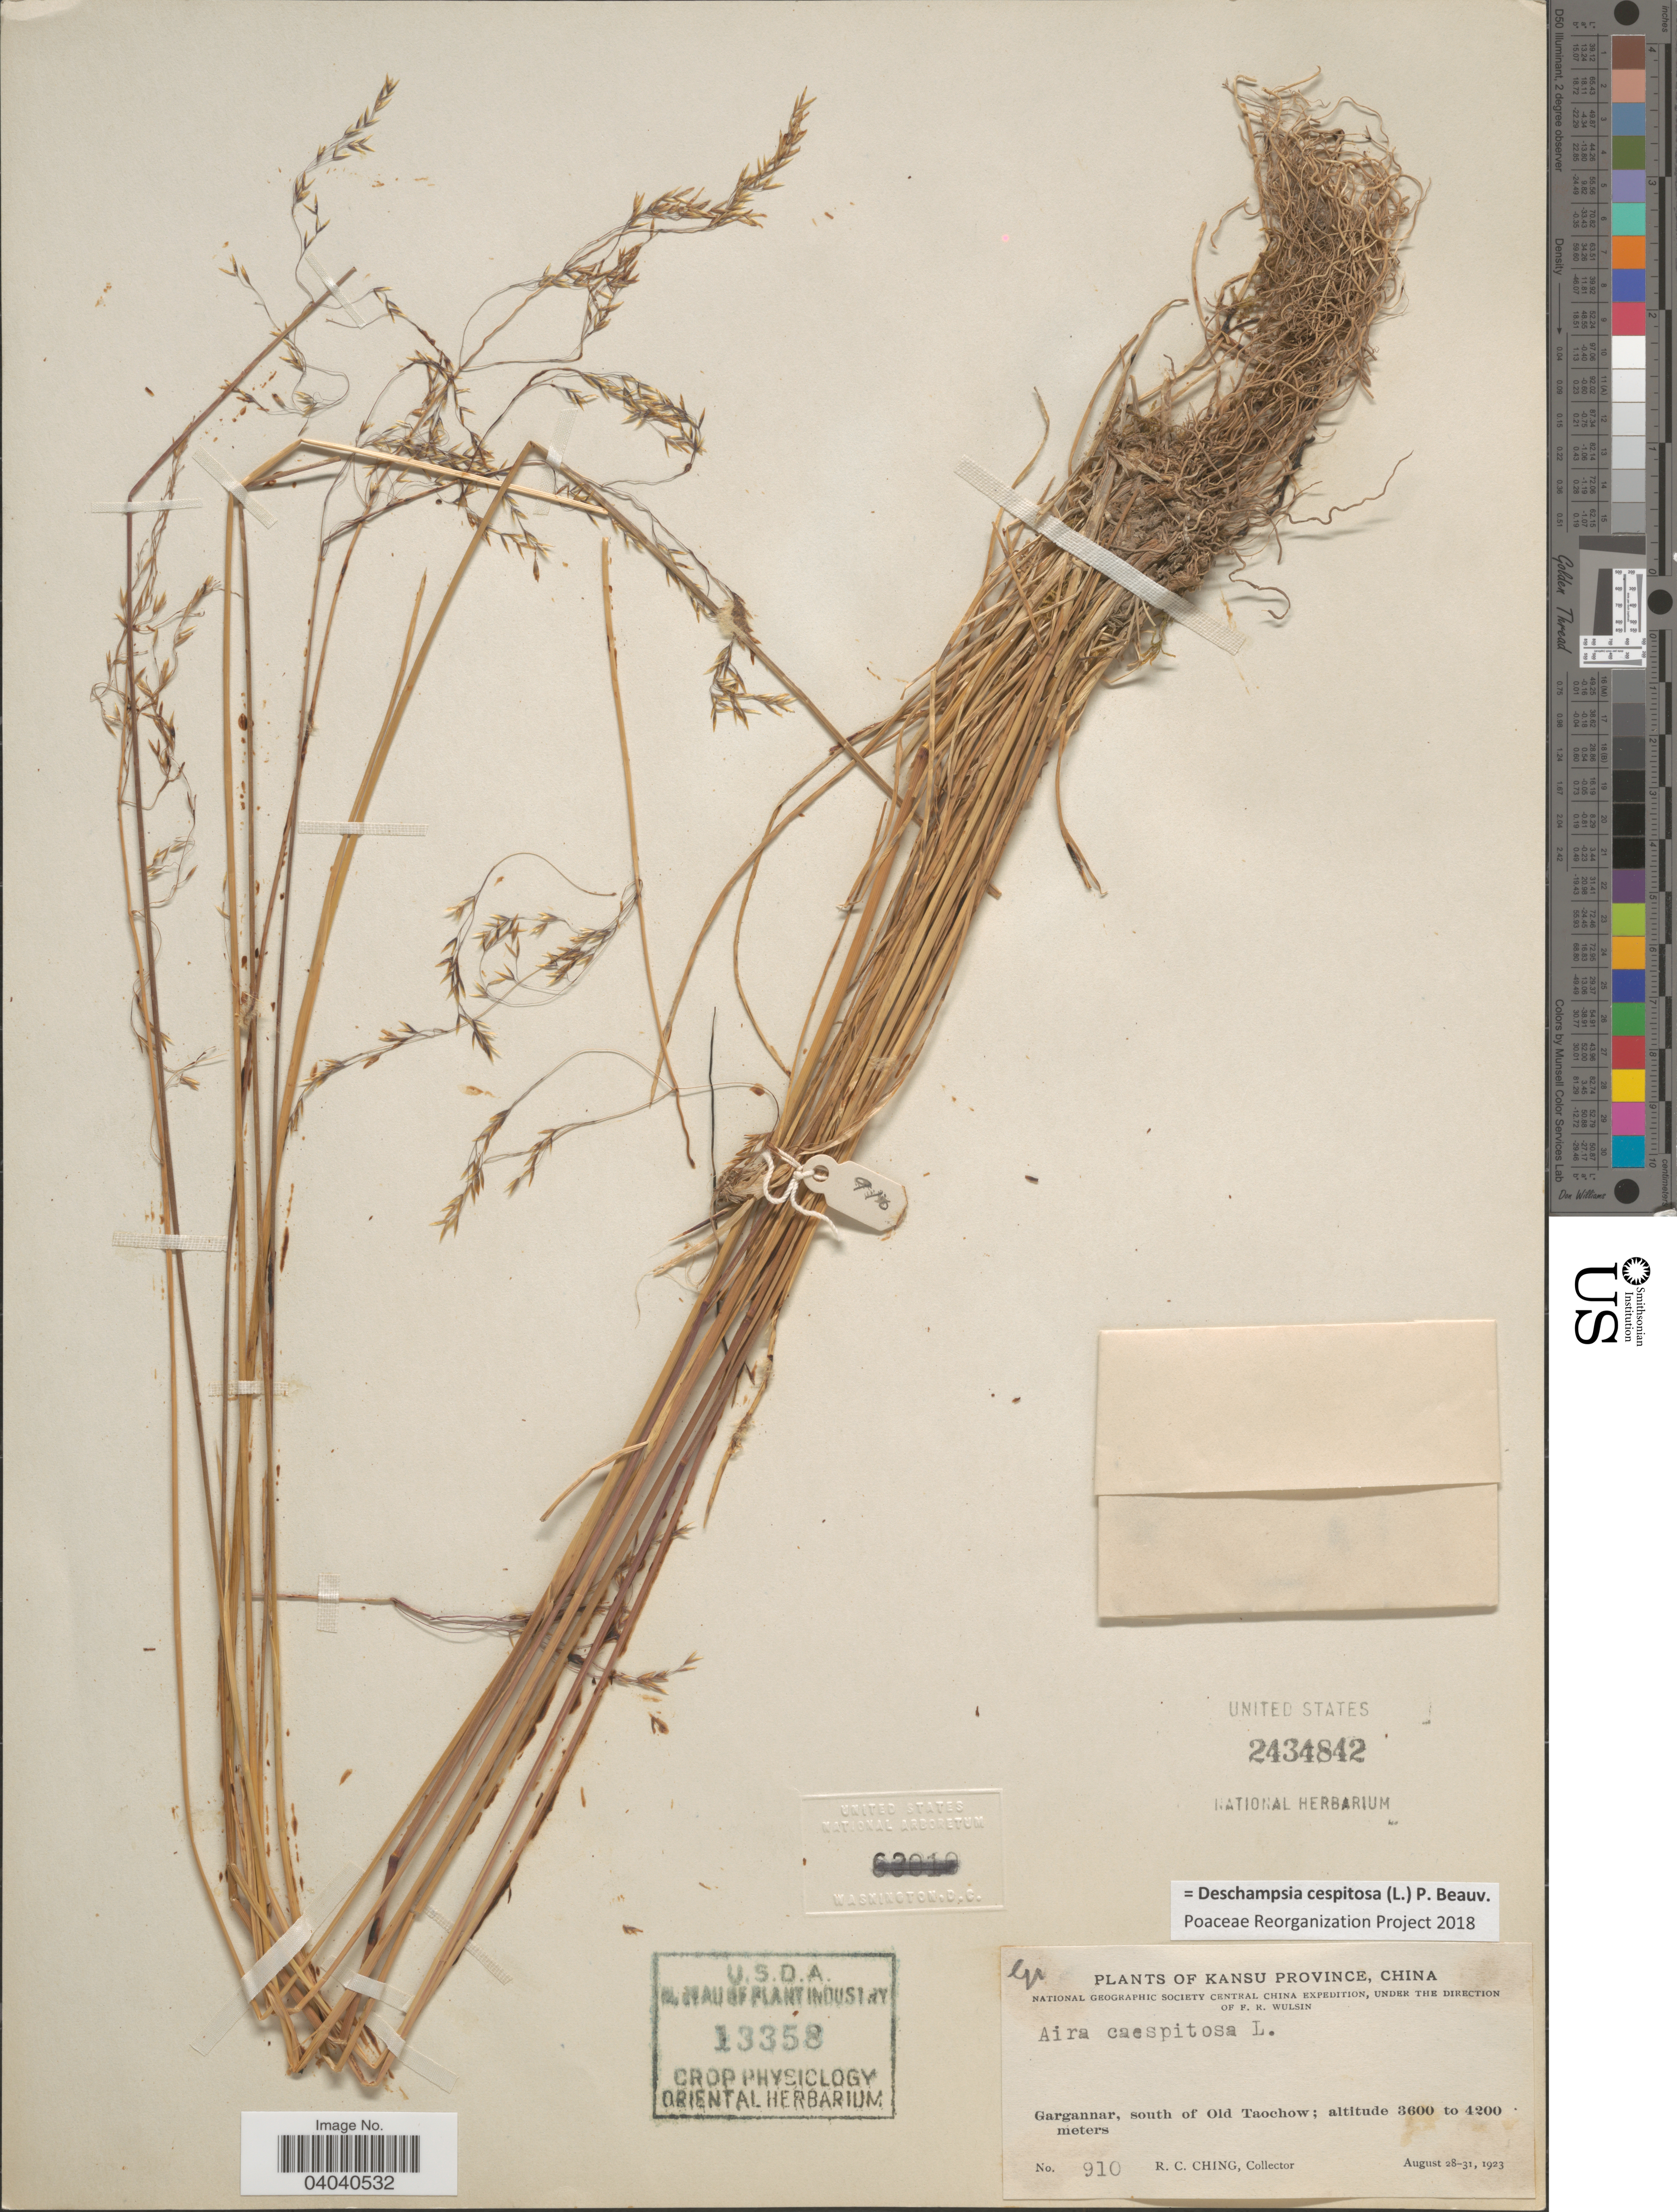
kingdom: Plantae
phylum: Tracheophyta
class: Liliopsida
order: Poales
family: Poaceae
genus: Deschampsia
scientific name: Deschampsia cespitosa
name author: (L.) P. Beauv.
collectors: R. C. Ching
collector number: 910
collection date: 1923-08-28/1923-08-31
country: China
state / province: Gansu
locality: Kansu Province. Gargannar, south of Old Taochow.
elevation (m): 3600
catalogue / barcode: US 2434842